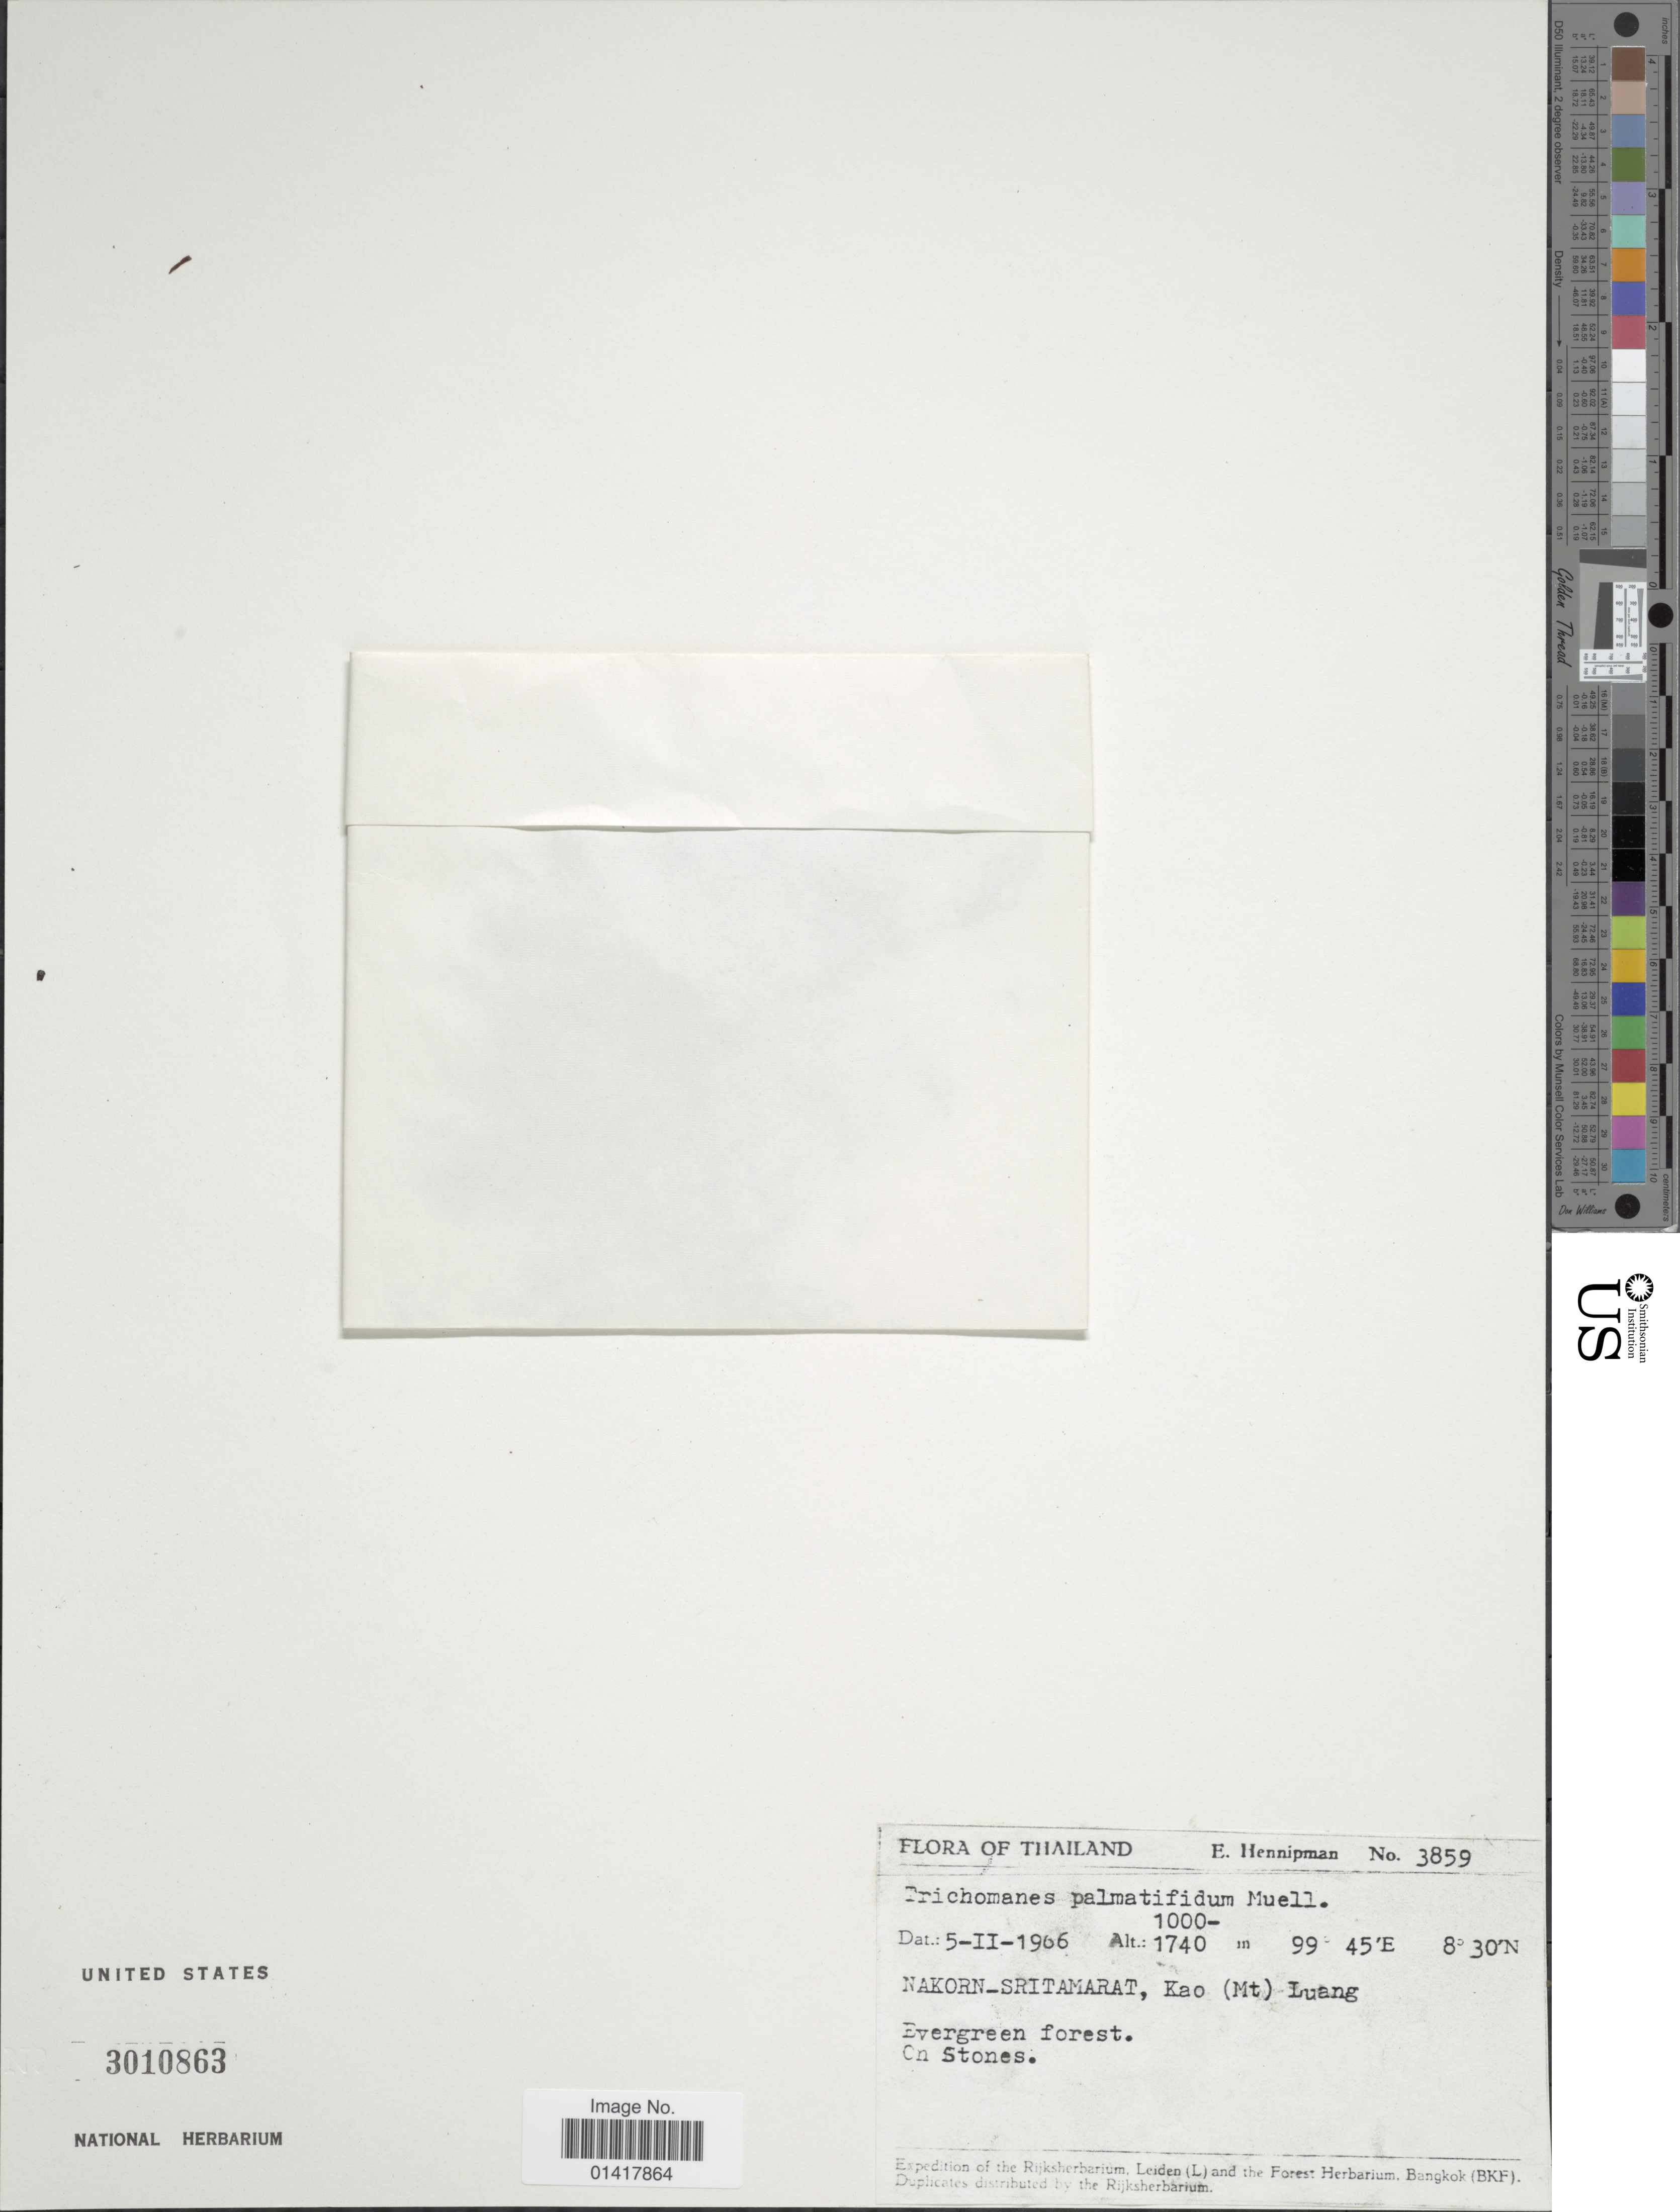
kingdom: Plantae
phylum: Tracheophyta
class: Polypodiopsida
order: Hymenophyllales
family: Hymenophyllaceae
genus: Hymenophyllum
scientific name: Hymenophyllum palmatifidum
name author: (K. Müller) Ebihara & K. Iwats.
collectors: E. Hennipman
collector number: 3859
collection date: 1966-02-05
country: Thailand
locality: Nakorn-Sritamarat, Kao (Mt) Luang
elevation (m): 1000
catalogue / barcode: US 3010863